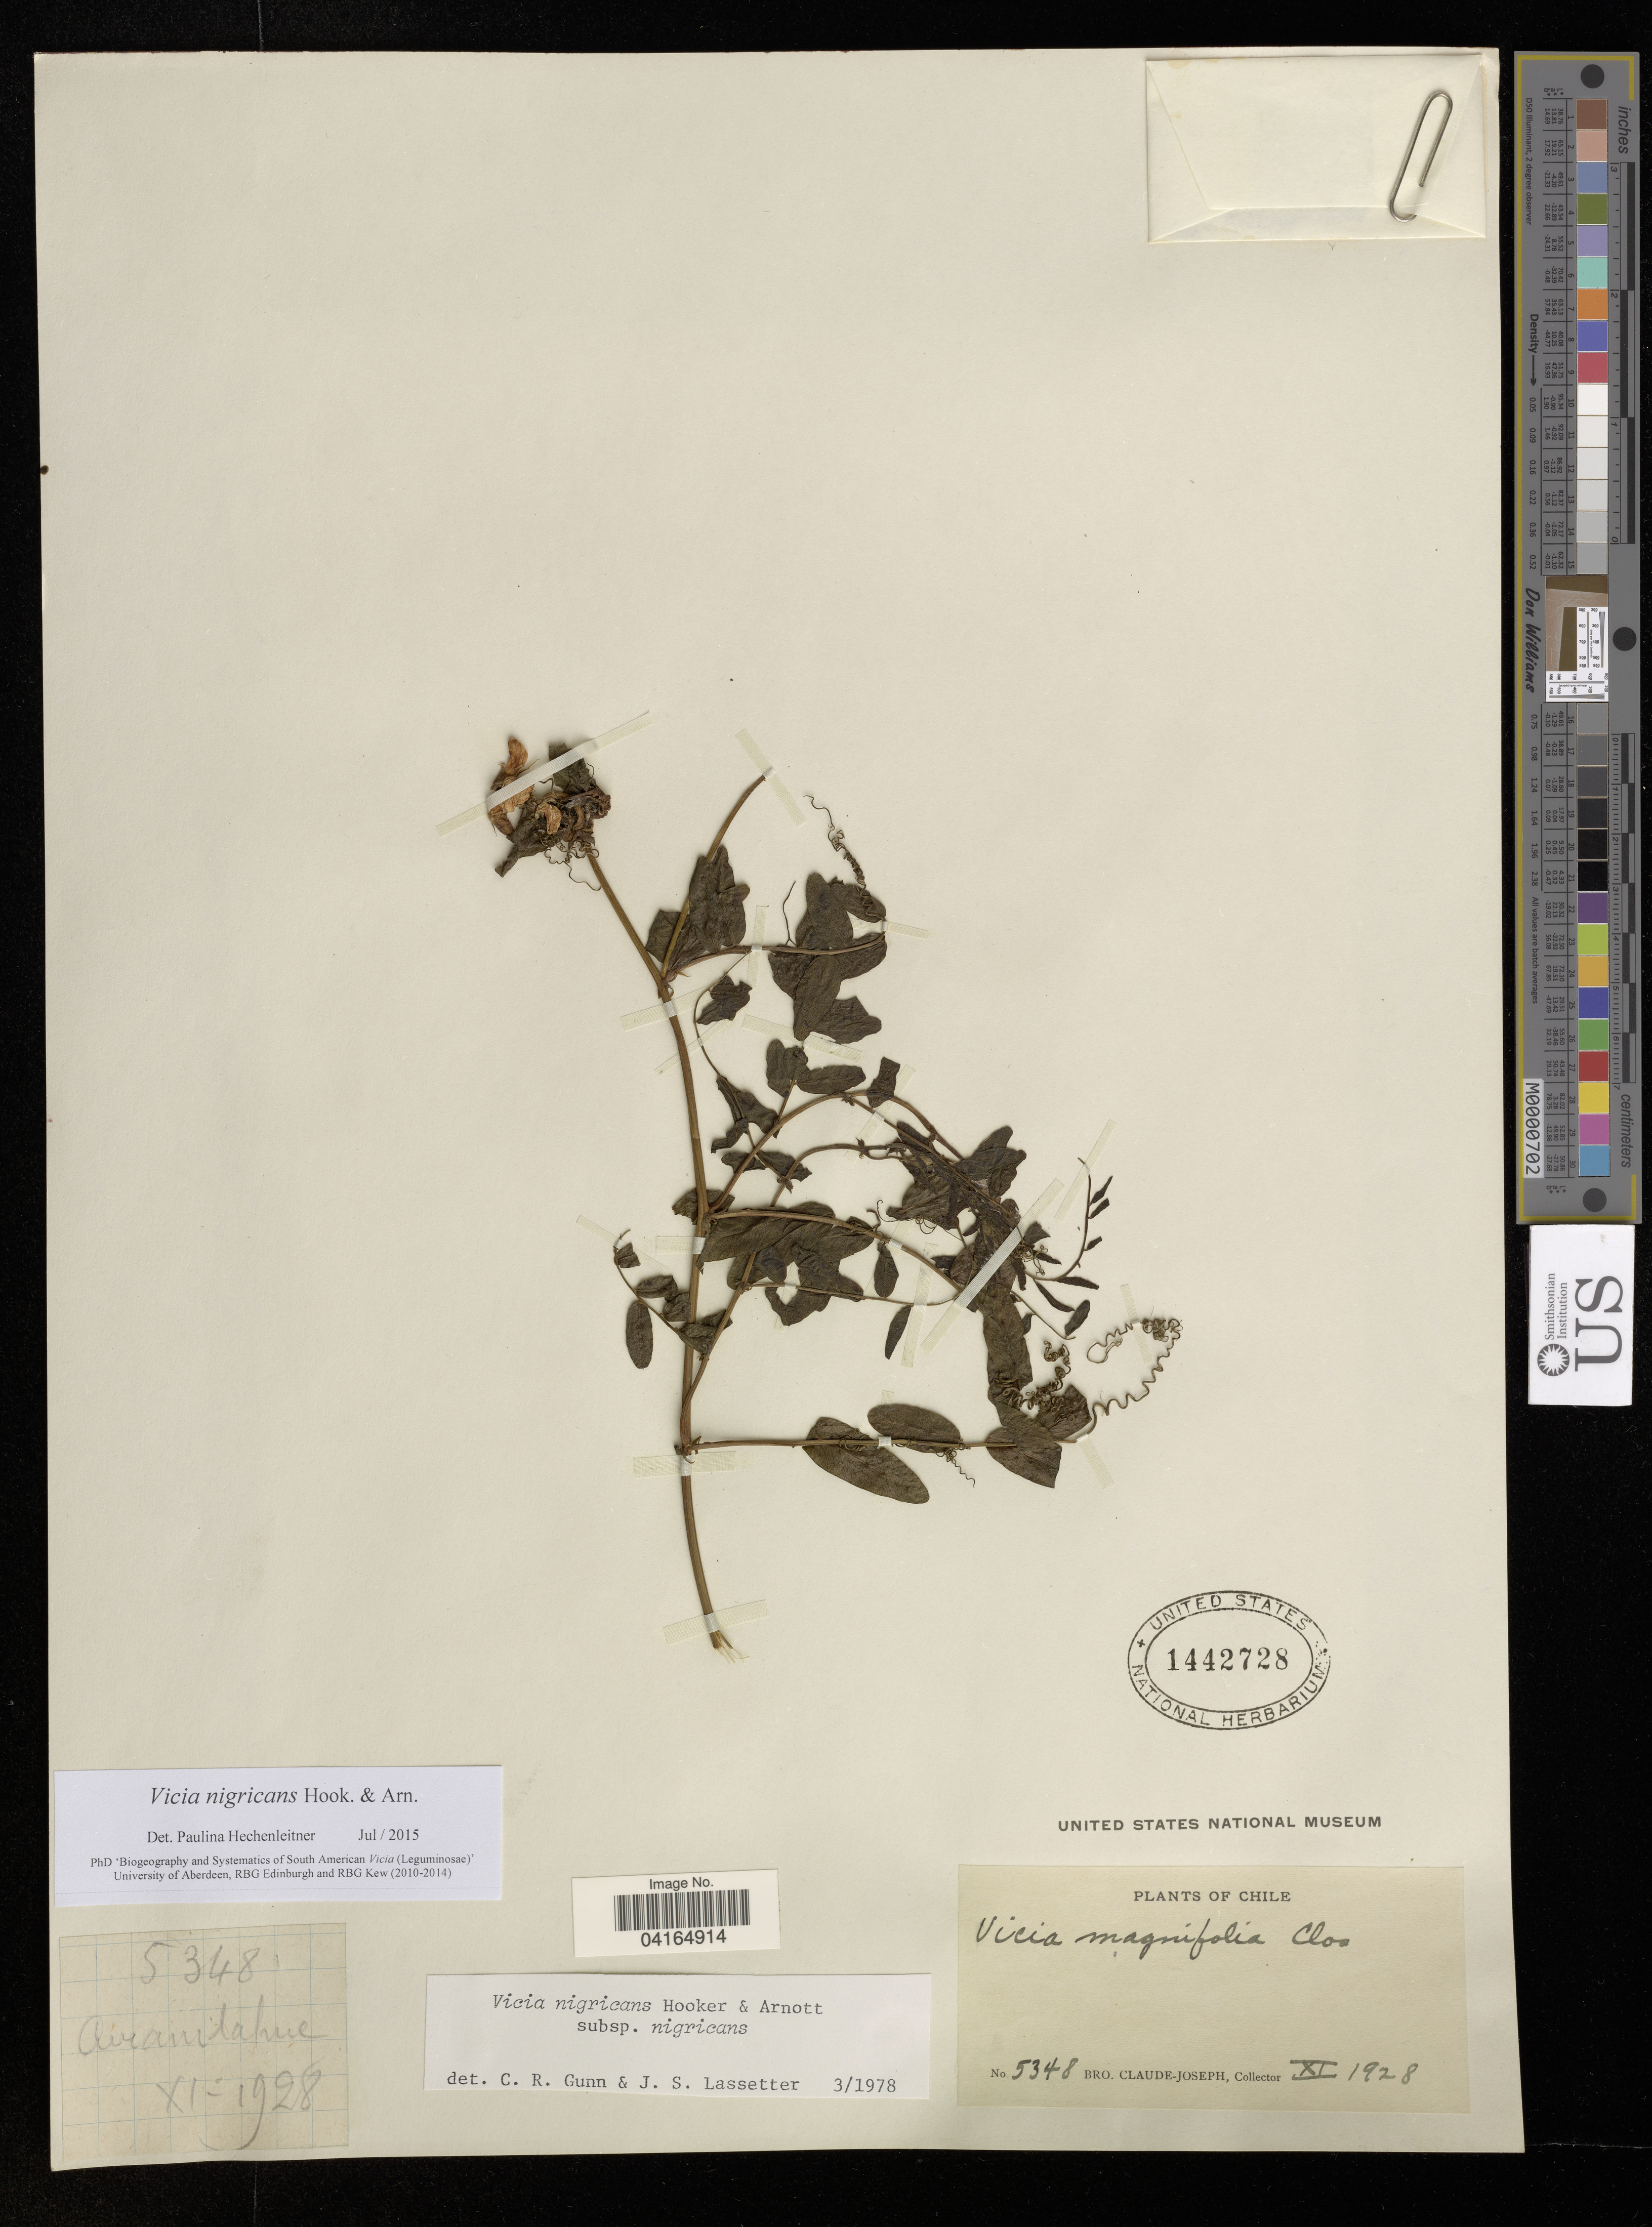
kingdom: Plantae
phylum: Tracheophyta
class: Magnoliopsida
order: Fabales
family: Fabaceae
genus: Vicia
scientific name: Vicia nigricans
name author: Hook. & Arn.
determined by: Hechenleitner, Paulina, RBG Edinburgh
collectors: Bro. Claude-Joseph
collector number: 5348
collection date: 1928-11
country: Chile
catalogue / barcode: US 1442728